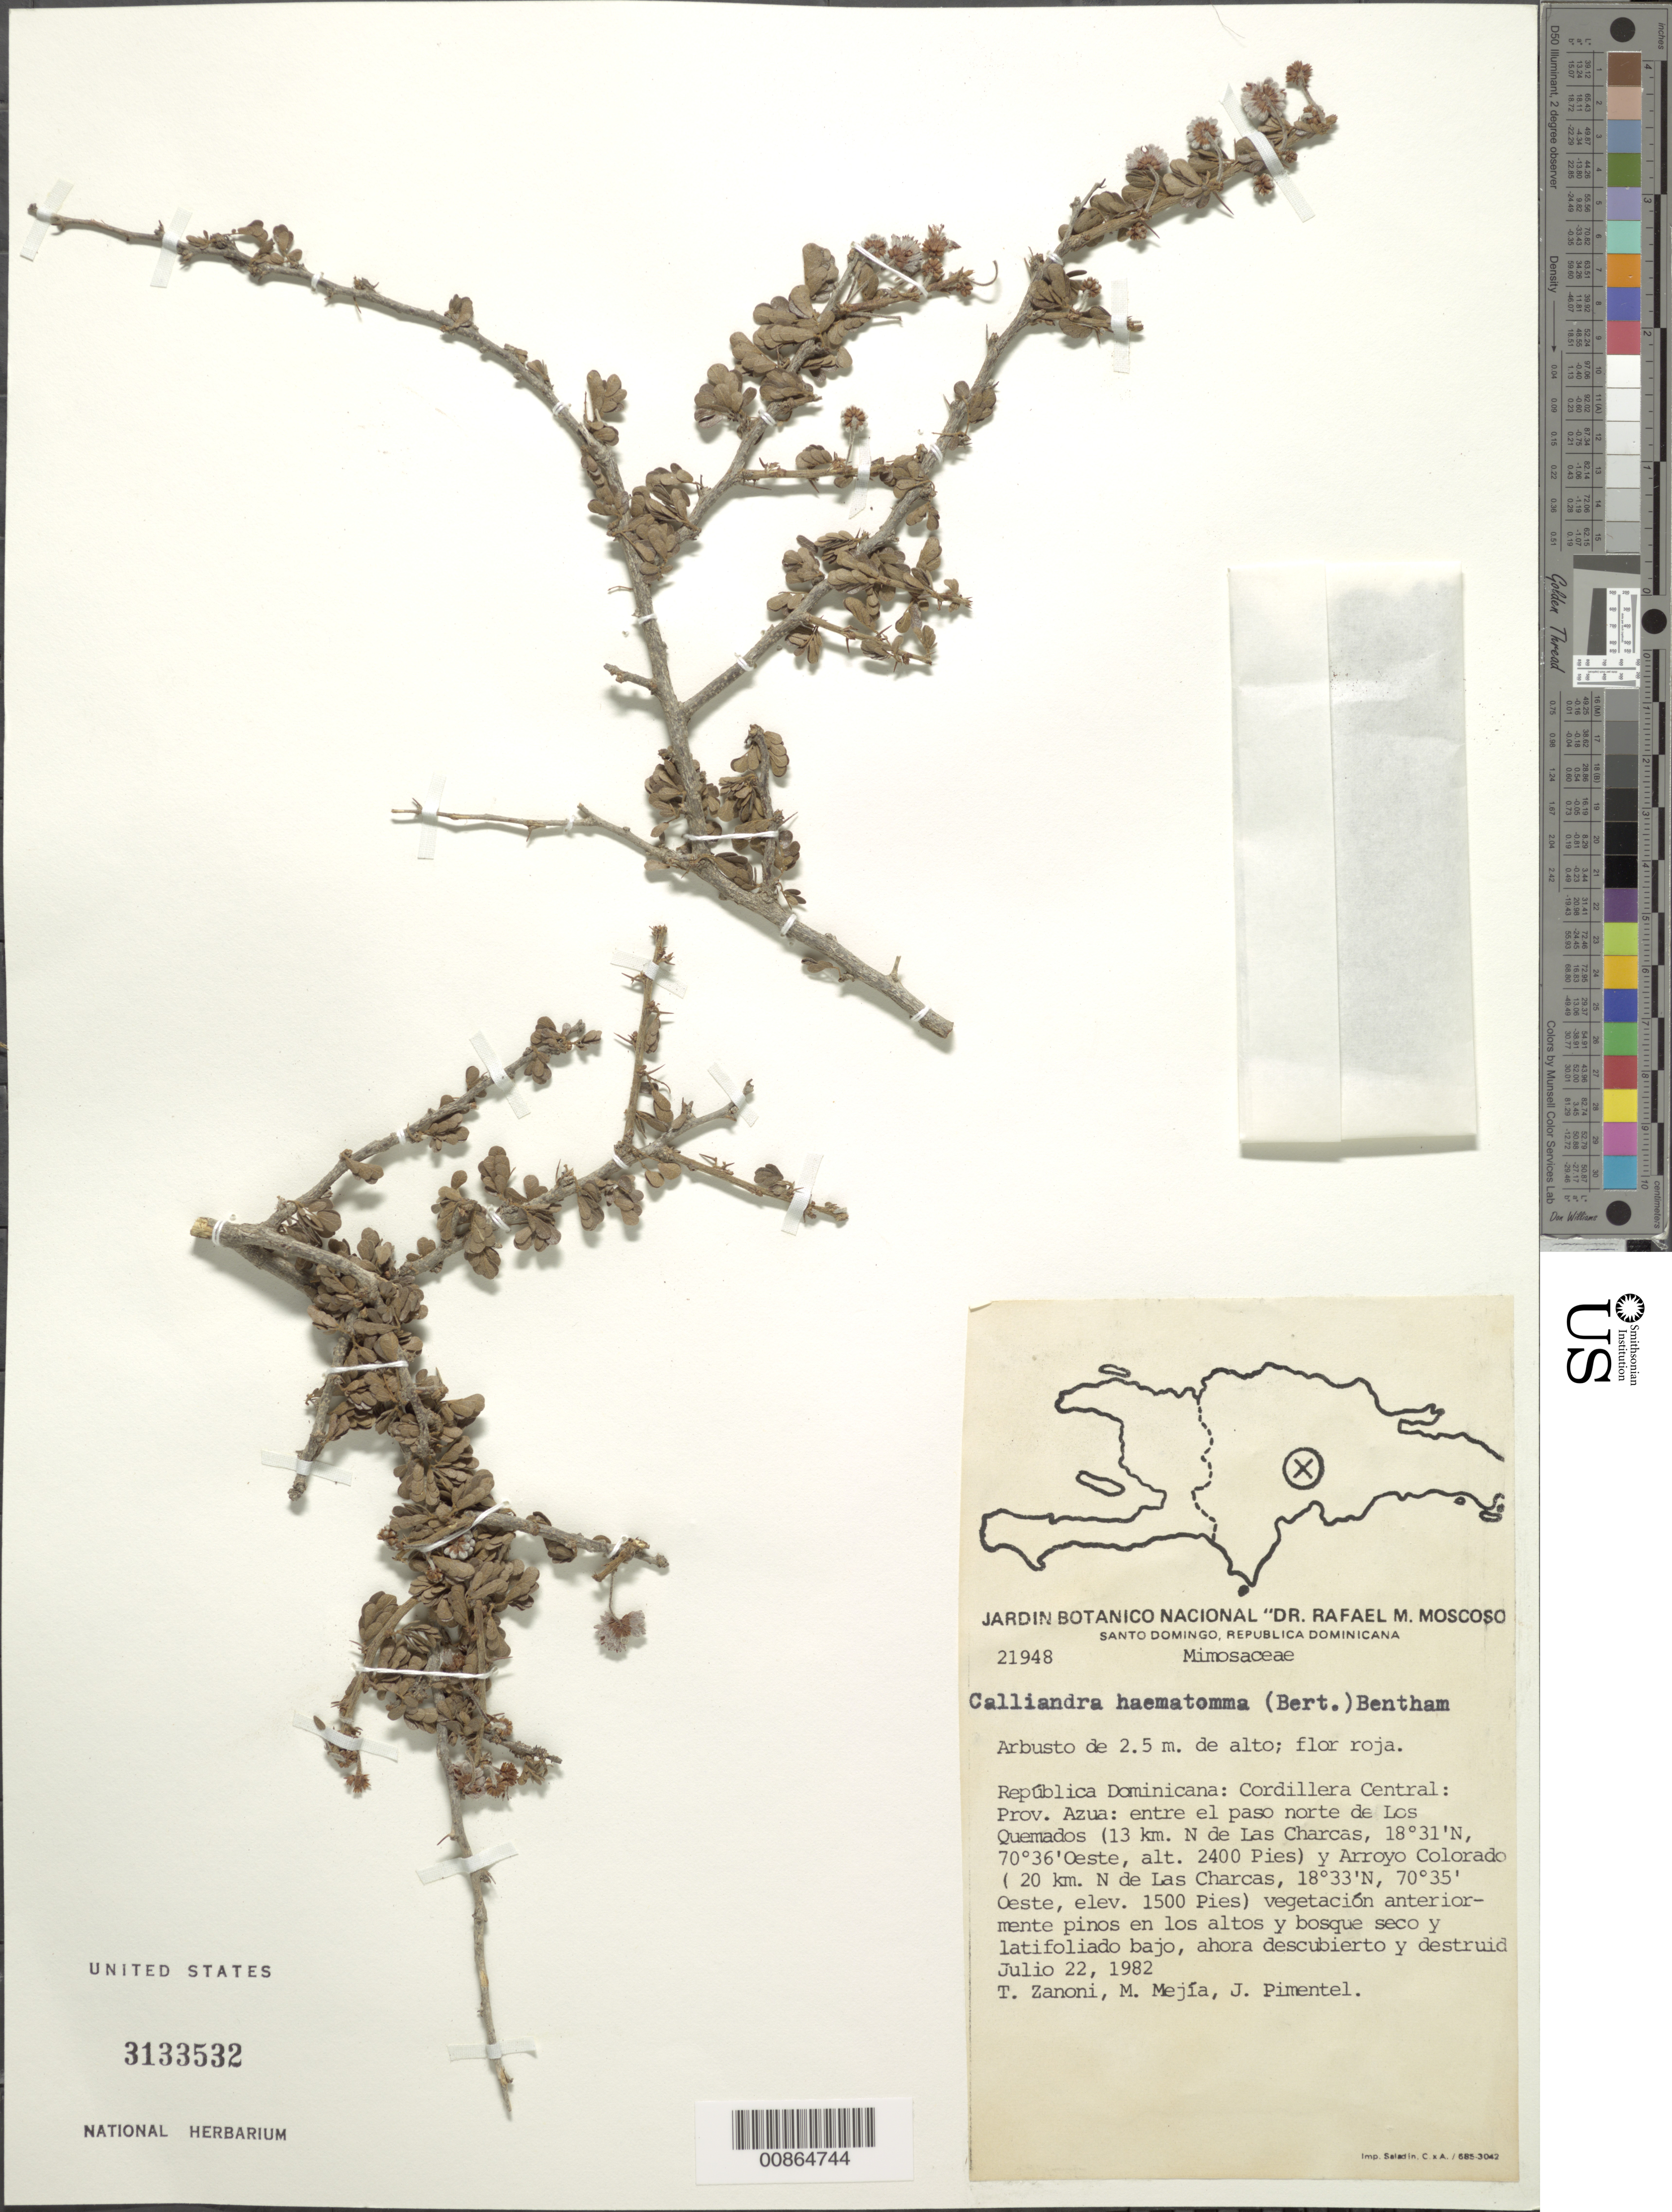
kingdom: Plantae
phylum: Tracheophyta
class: Magnoliopsida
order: Fabales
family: Fabaceae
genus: Calliandra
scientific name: Calliandra haematostoma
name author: (DC.) Urb.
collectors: T. A. Zanoni, M. Mejia & J. Pimentel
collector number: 21948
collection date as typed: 22 Jul 1982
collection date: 1982-07-22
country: Dominican Republic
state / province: Azua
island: Hispaniola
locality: Cordillera Central: entre el paso Norte de Los Quemados (13 km N de Las Charcas, 18°31' N, 70°36' W) y Arroyo Colorado (20 km N de Las Charcas, 18°33' N, 70°35' W).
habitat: Vegetación anteriormente pinos en los altos y bosque seco y latifoliado bajo, ahora descubierto y destruído.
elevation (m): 457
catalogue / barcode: US 3133532